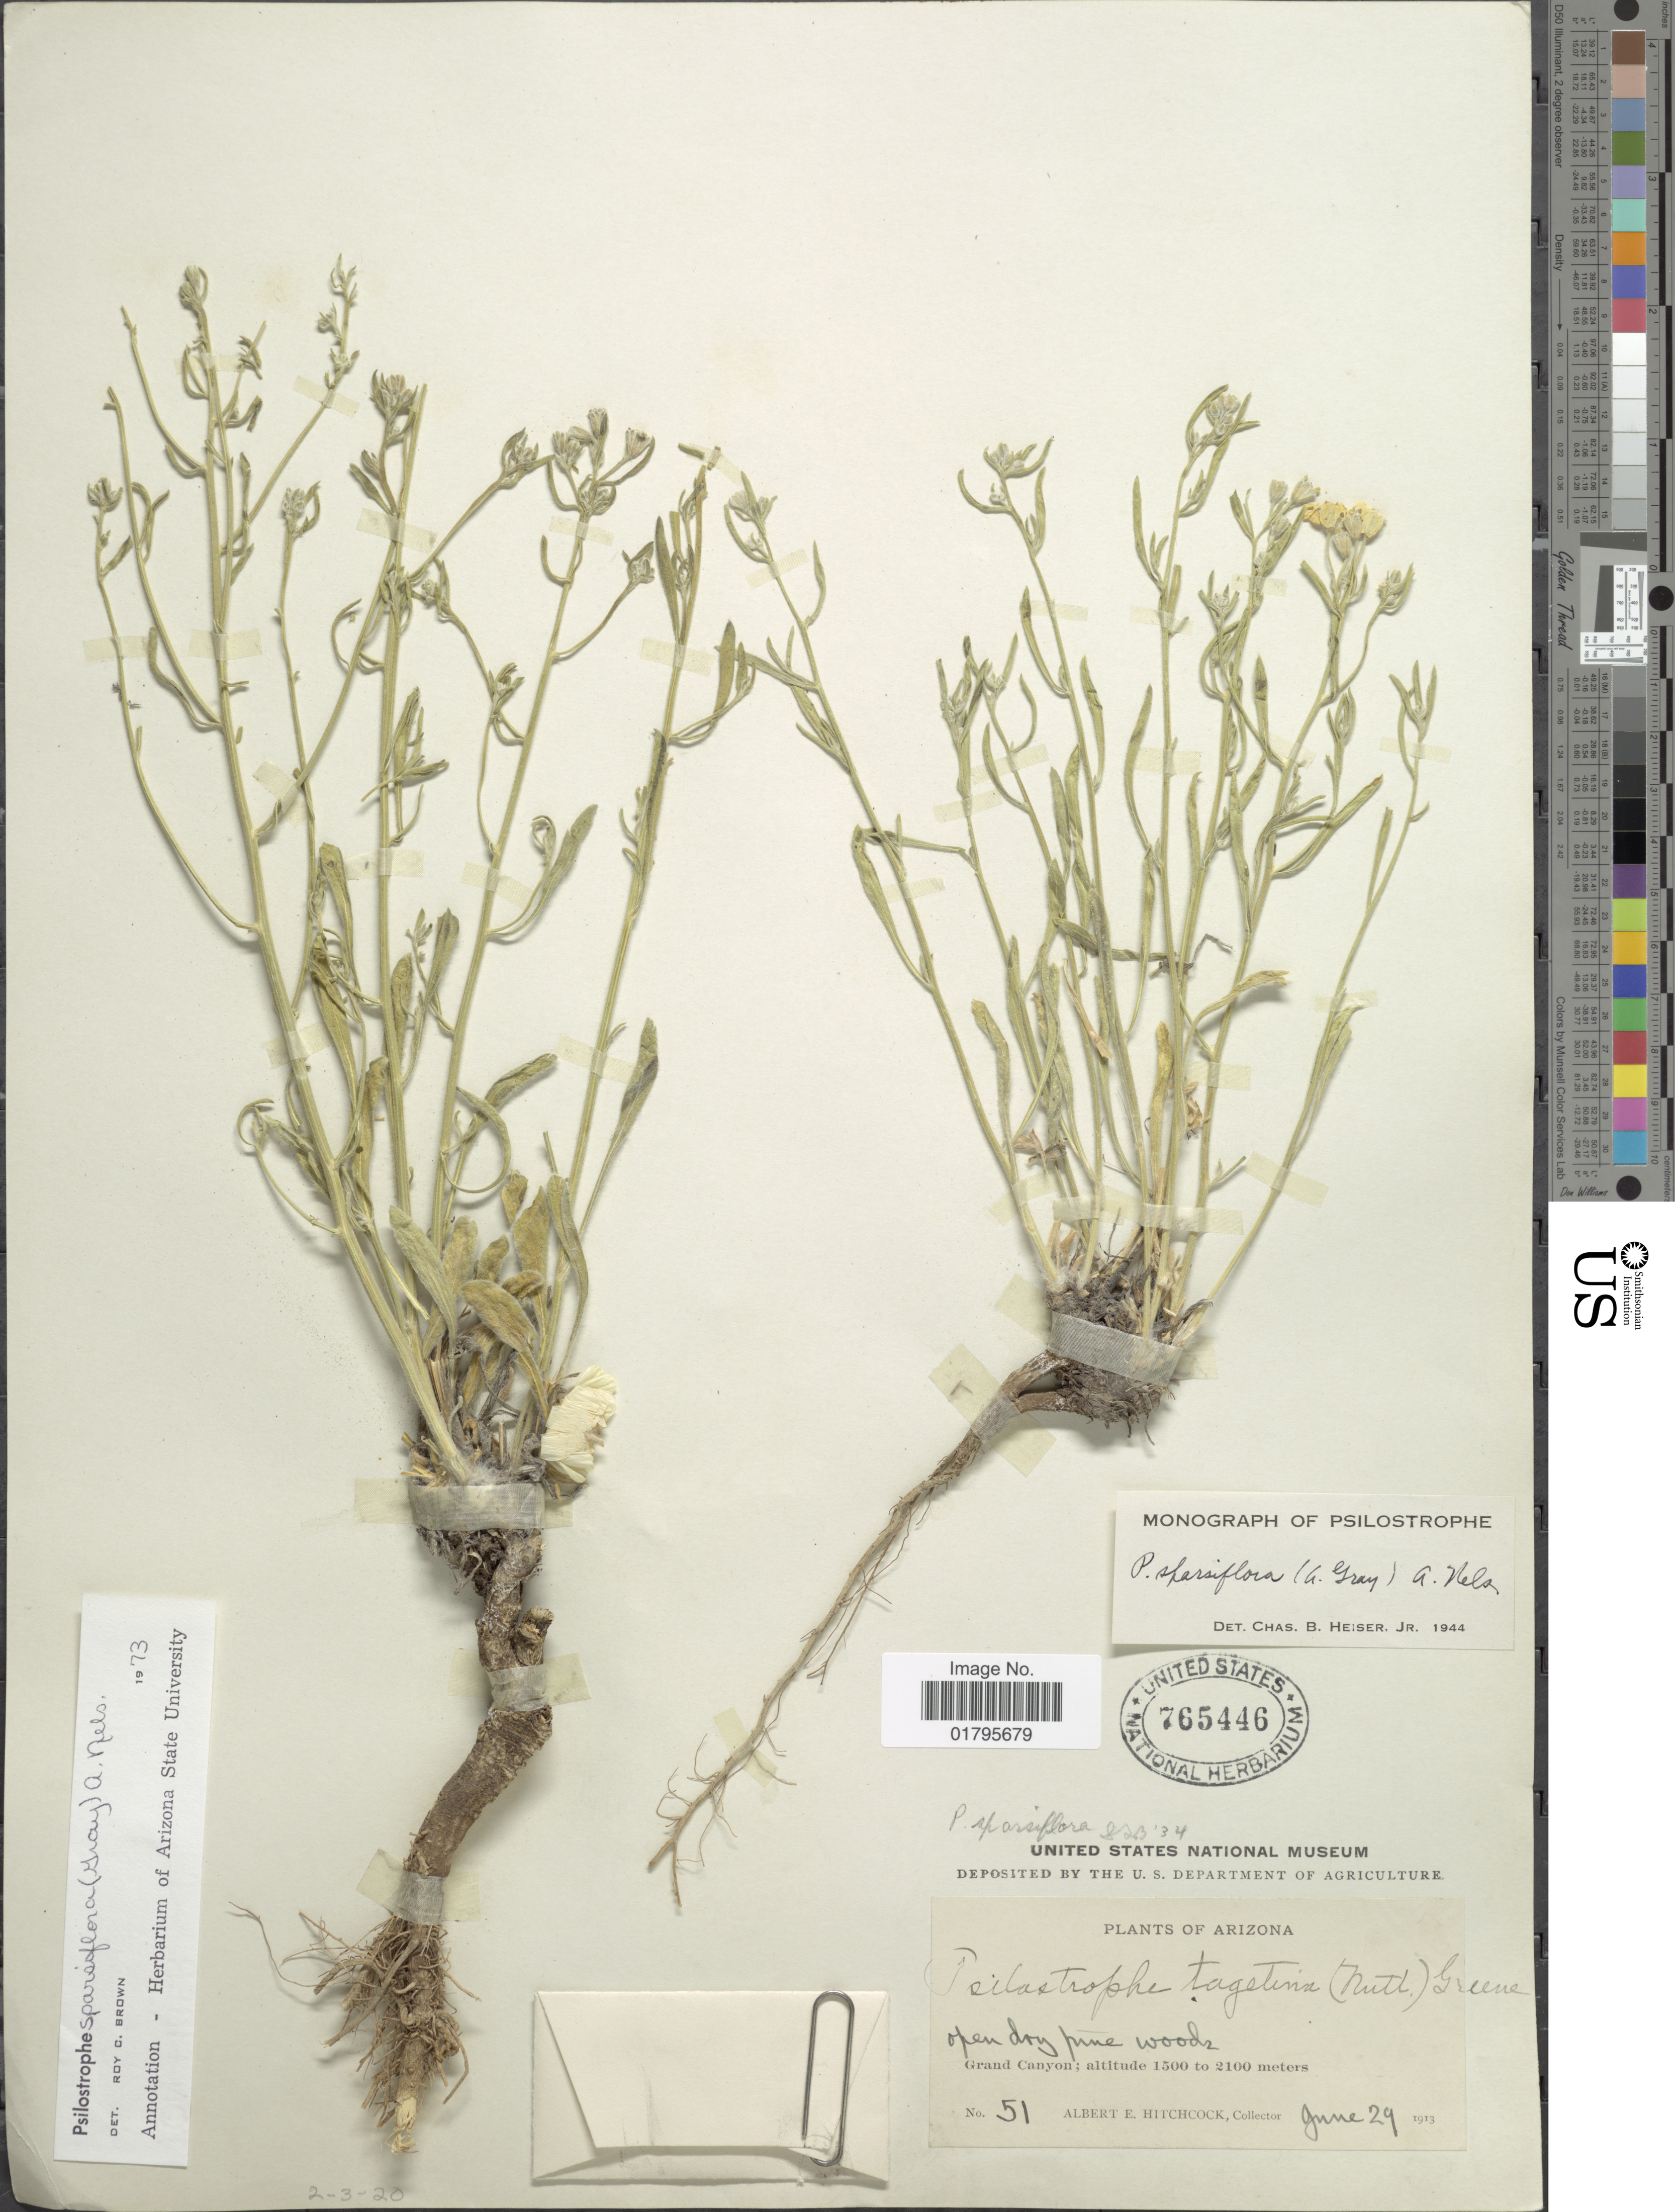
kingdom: Plantae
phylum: Tracheophyta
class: Magnoliopsida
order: Asterales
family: Asteraceae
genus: Psilostrophe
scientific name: Psilostrophe sparsiflora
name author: (A. Gray) A. Nelson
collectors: A. S. Hitchcock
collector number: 51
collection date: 1913-06-29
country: United States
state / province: Arizona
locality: Grand Canyon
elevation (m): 1500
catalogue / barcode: US 765446